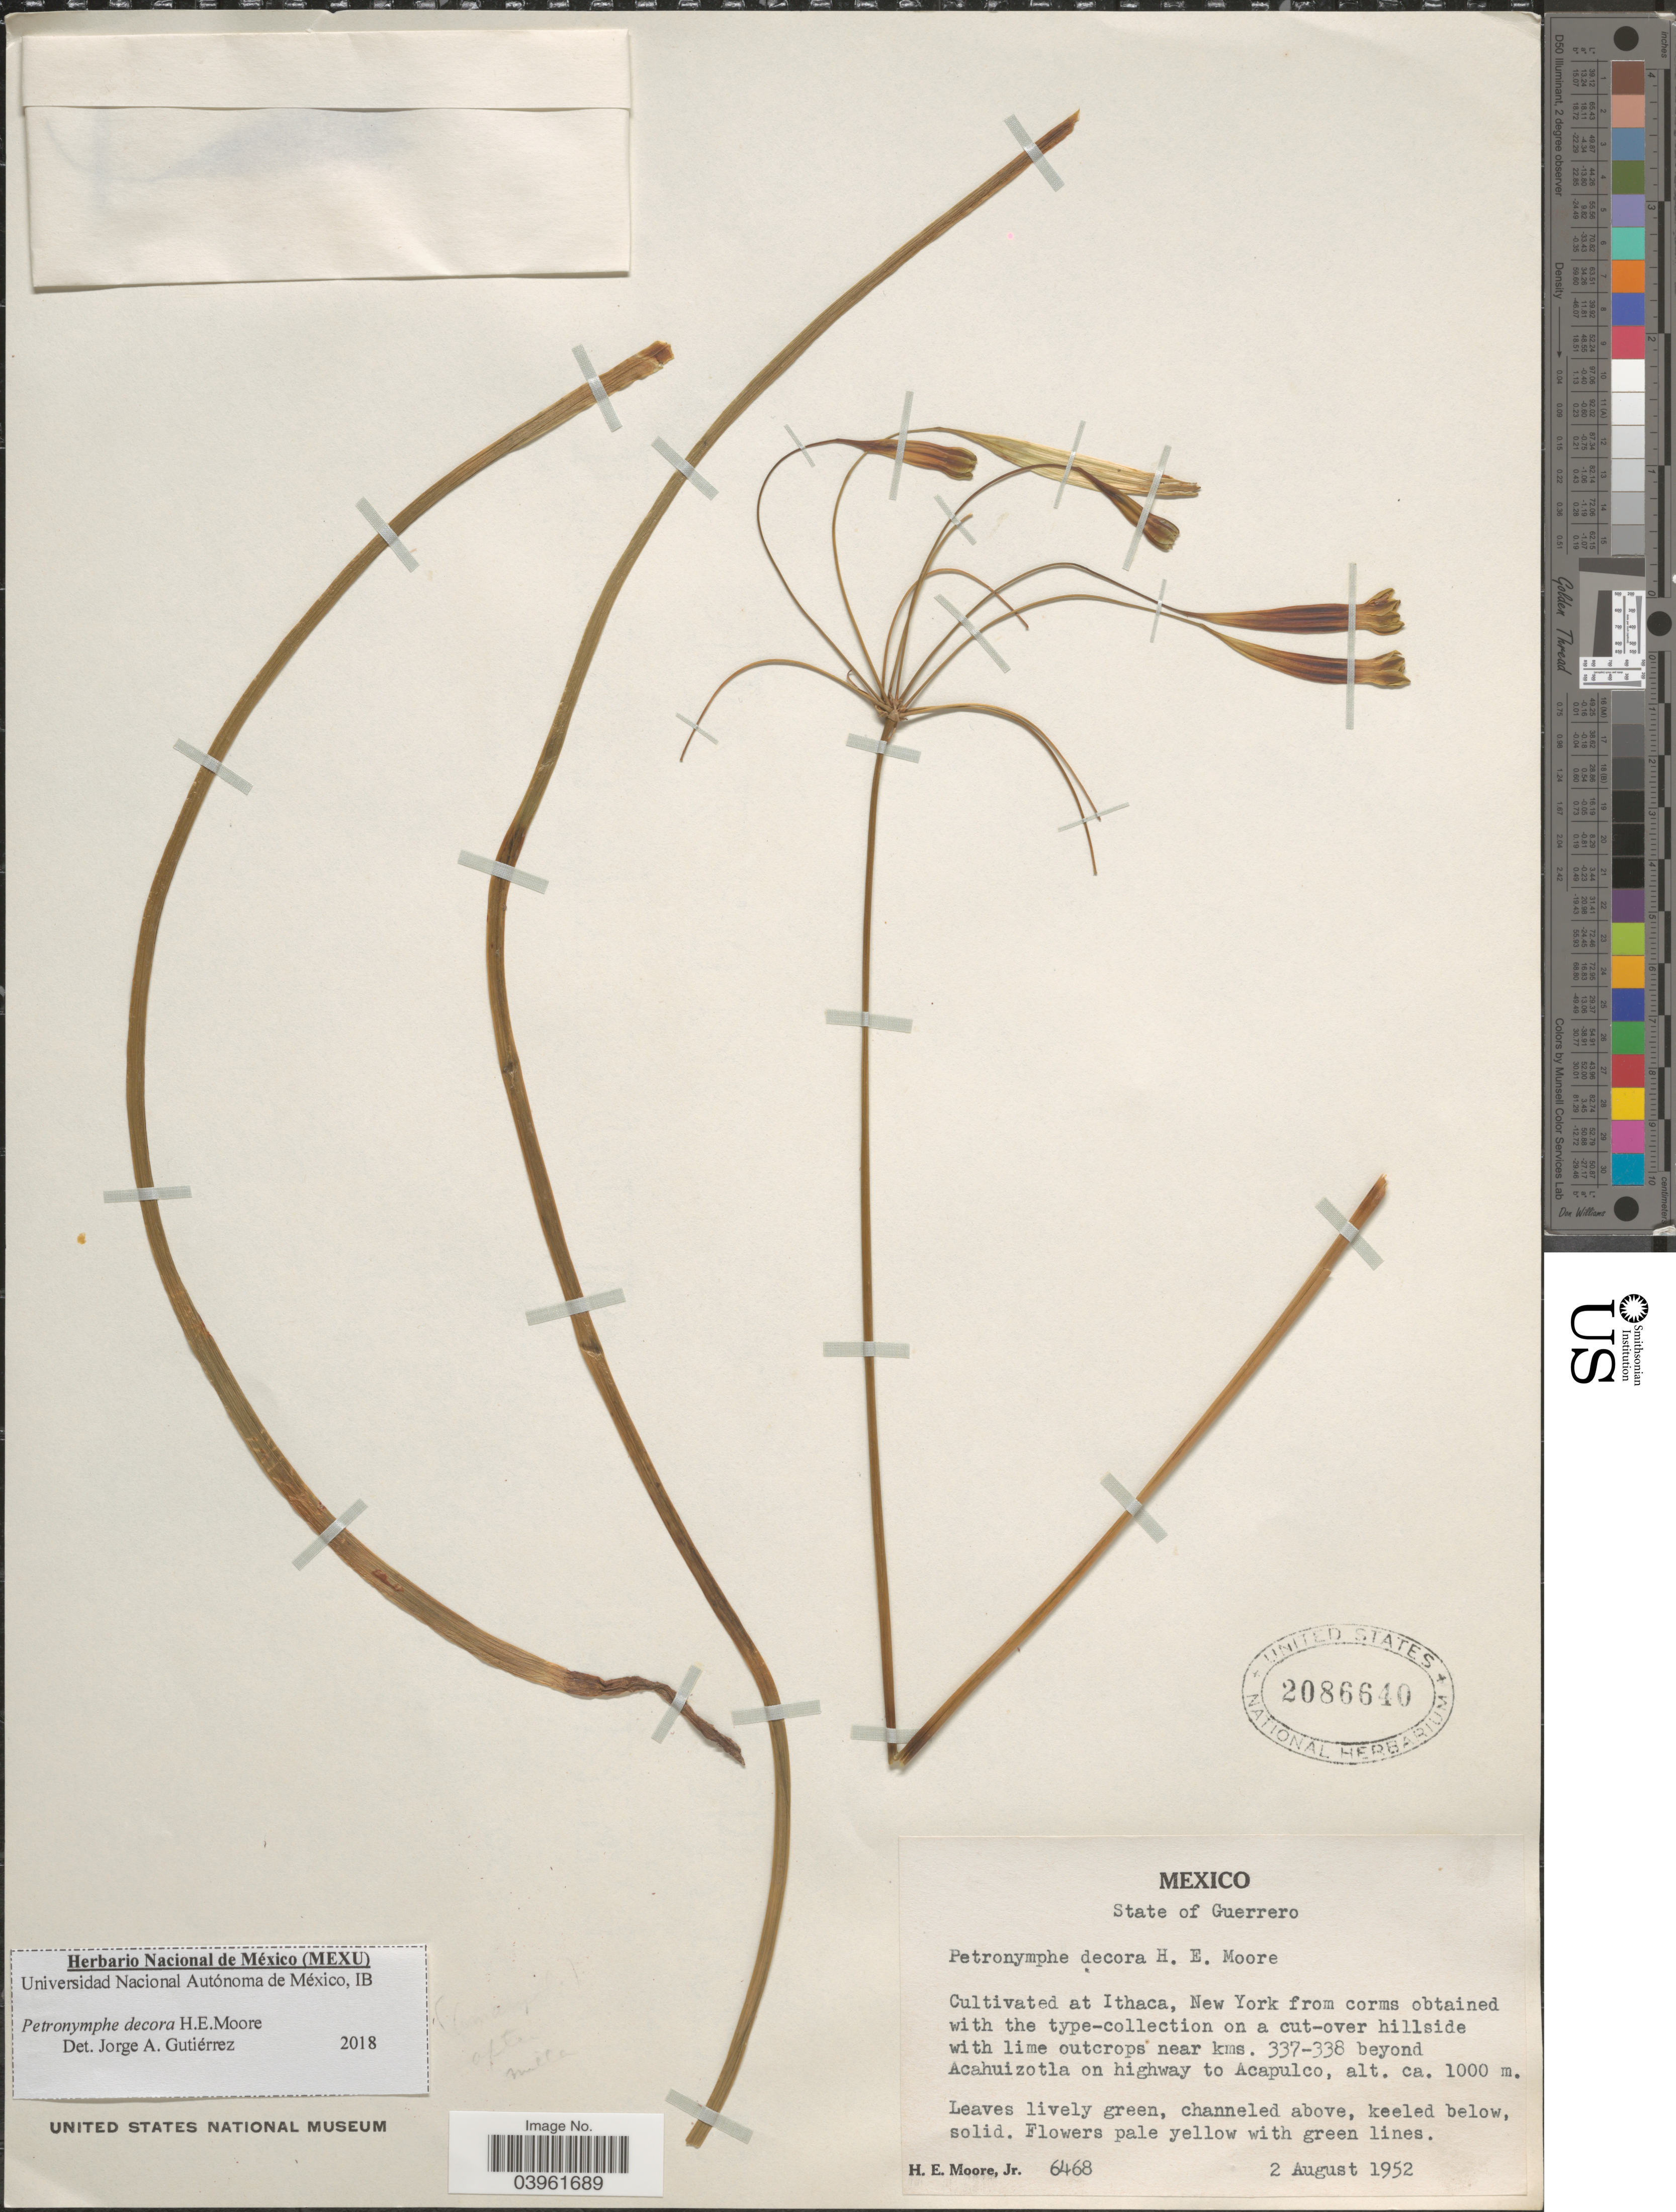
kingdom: Plantae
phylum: Tracheophyta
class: Liliopsida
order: Asparagales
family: Asparagaceae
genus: Petronymphe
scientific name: Petronymphe decora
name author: H.E. Moore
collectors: H. Moore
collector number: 6468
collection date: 1952-08-02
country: Mexico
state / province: Guerrero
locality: At Ithaca.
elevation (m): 1000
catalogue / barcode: US 2086640